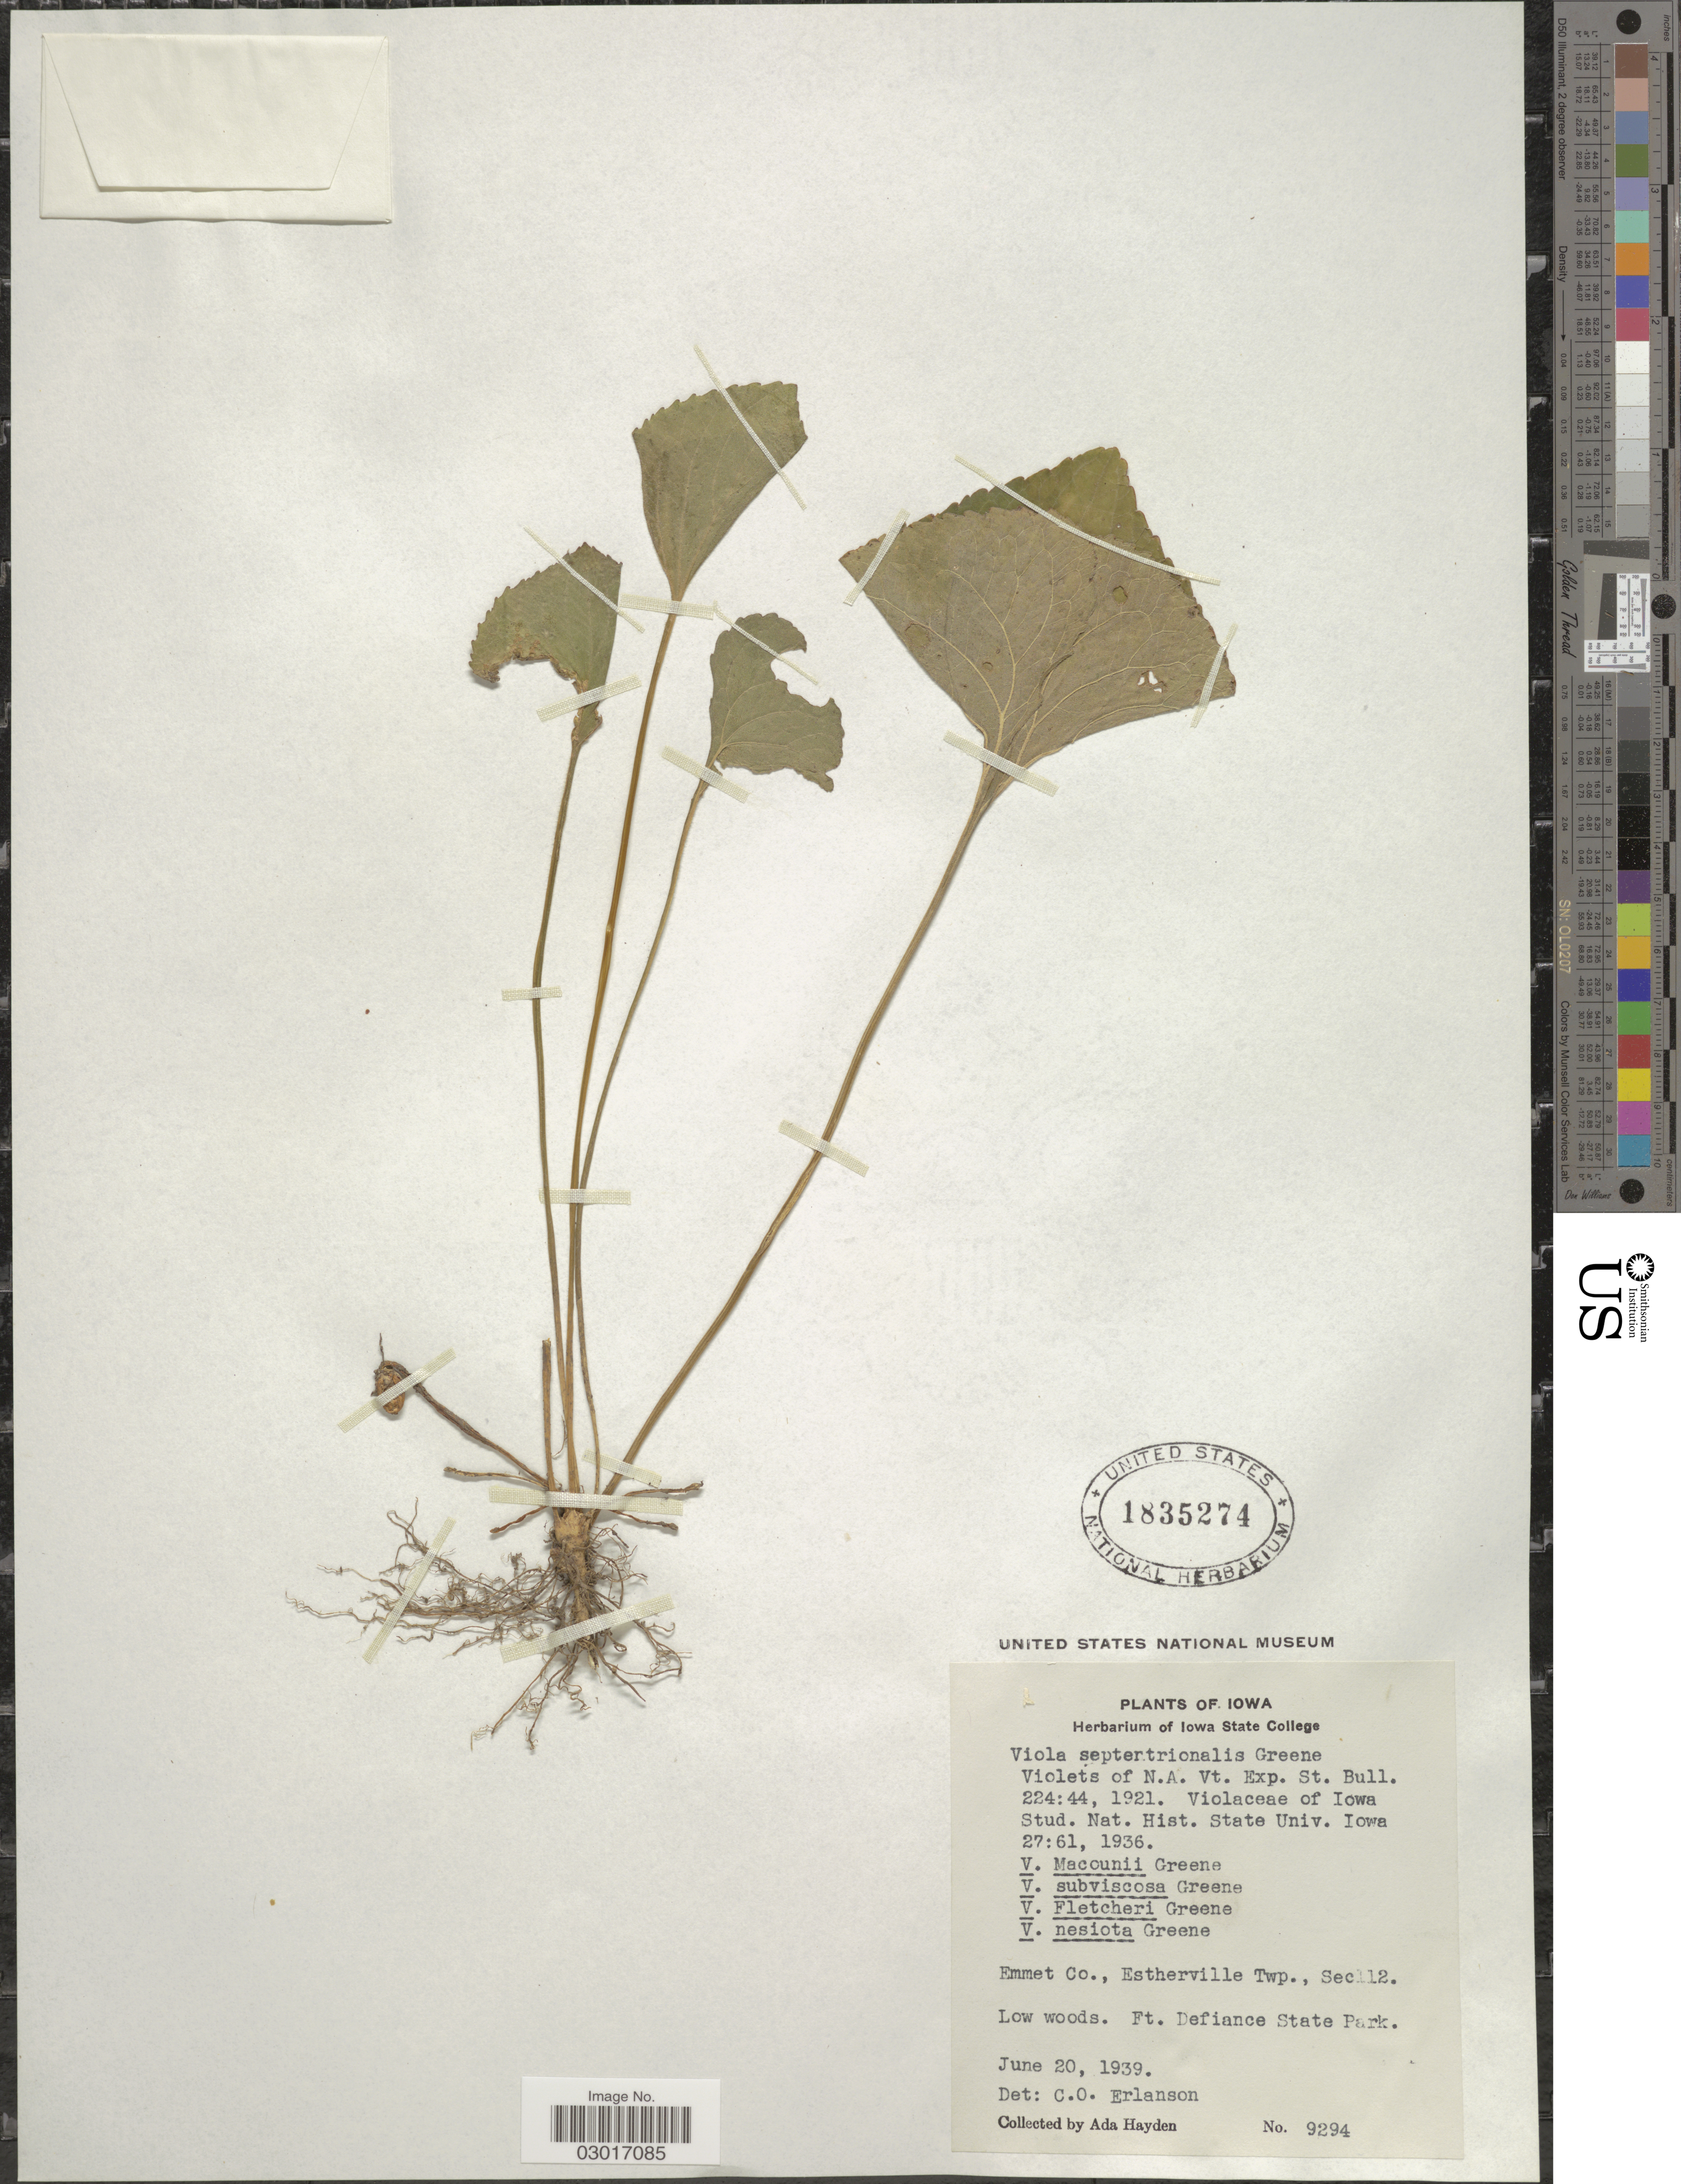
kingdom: Plantae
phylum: Tracheophyta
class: Magnoliopsida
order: Malpighiales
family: Violaceae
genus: Viola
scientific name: Viola sororia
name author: Willd.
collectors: Ada Hayden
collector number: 9294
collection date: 1939-06-20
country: United States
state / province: Iowa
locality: Emmet Co., Estherville Twp., Sec 12. Low woods. Ft. Defiance State Park.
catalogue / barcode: US 1835274